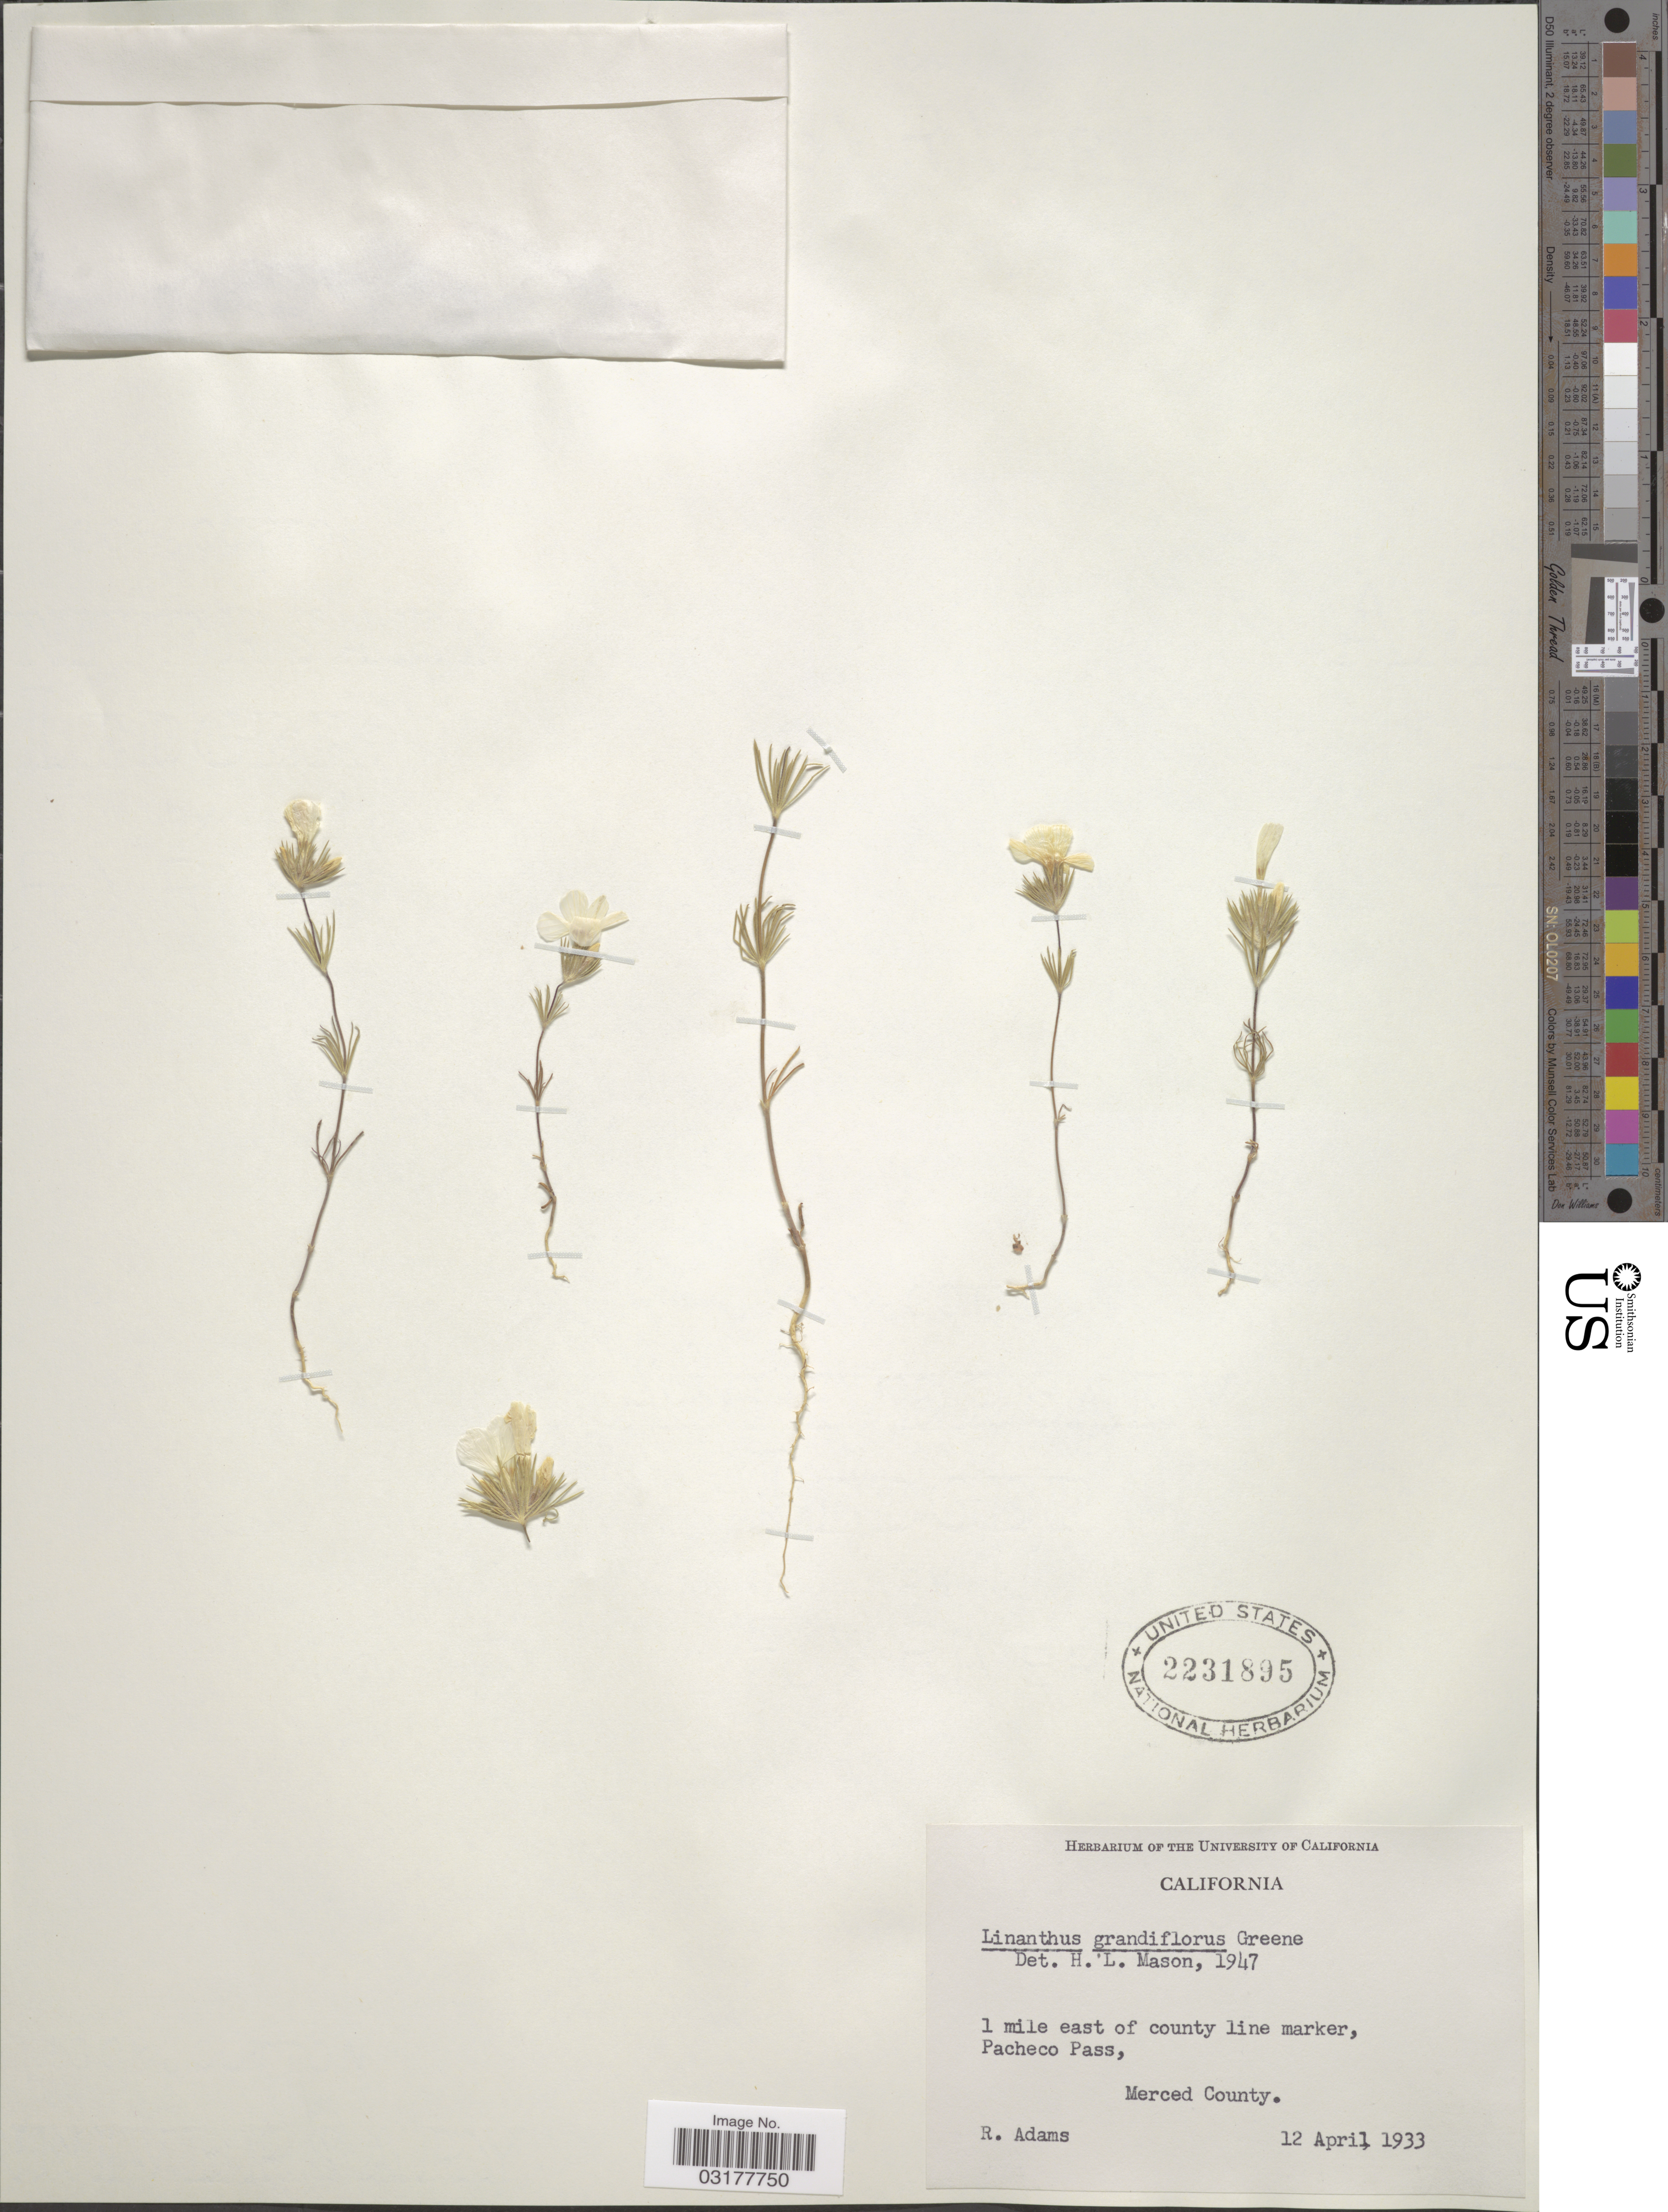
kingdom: Plantae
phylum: Tracheophyta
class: Magnoliopsida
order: Ericales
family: Polemoniaceae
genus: Leptosiphon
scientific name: Leptosiphon grandiflorus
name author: Benth.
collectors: R. Adams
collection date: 1933-04-12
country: United States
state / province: California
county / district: Merced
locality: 1 mile east of county line marker, Pacheco Pass, Merced County.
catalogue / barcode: US 2231895